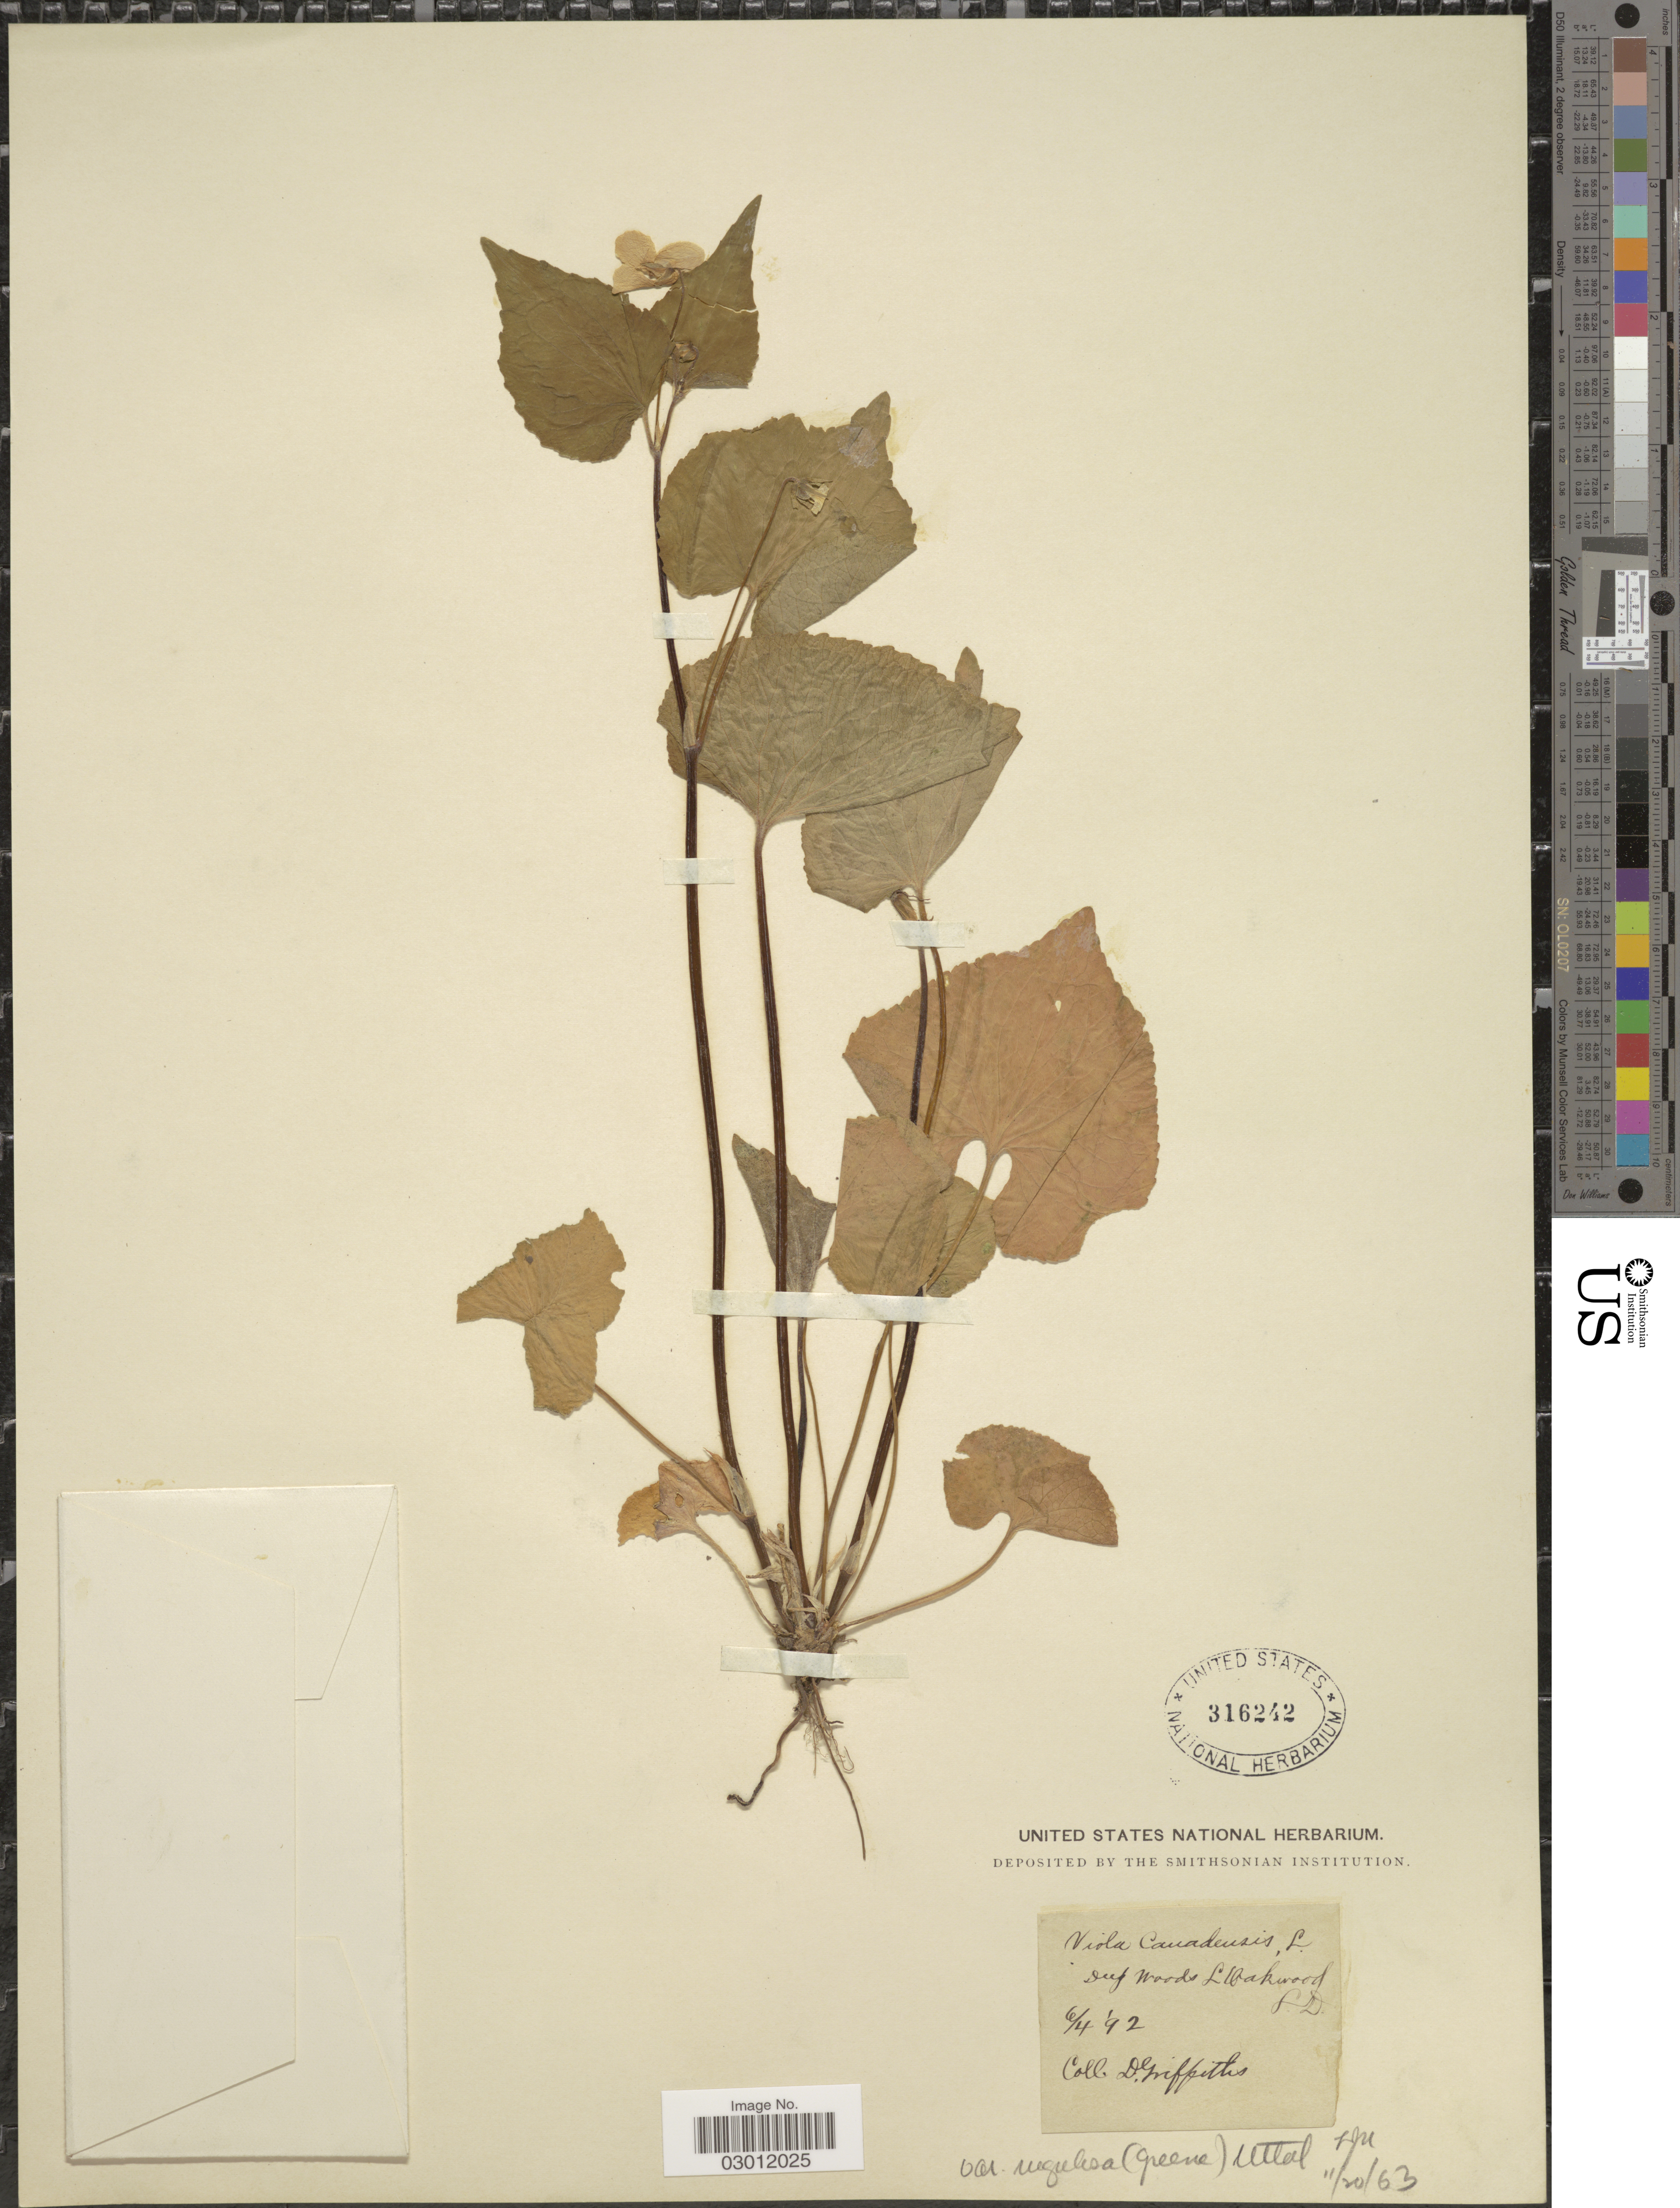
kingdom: Plantae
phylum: Tracheophyta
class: Magnoliopsida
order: Malpighiales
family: Violaceae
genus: Viola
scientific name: Viola canadensis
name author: L.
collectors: D. Griffiths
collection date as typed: Transcribed d/m/y: 4/6/92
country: United States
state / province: South Dakota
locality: Deep Woods, L. Oakwood, S.D.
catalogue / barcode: US 316242